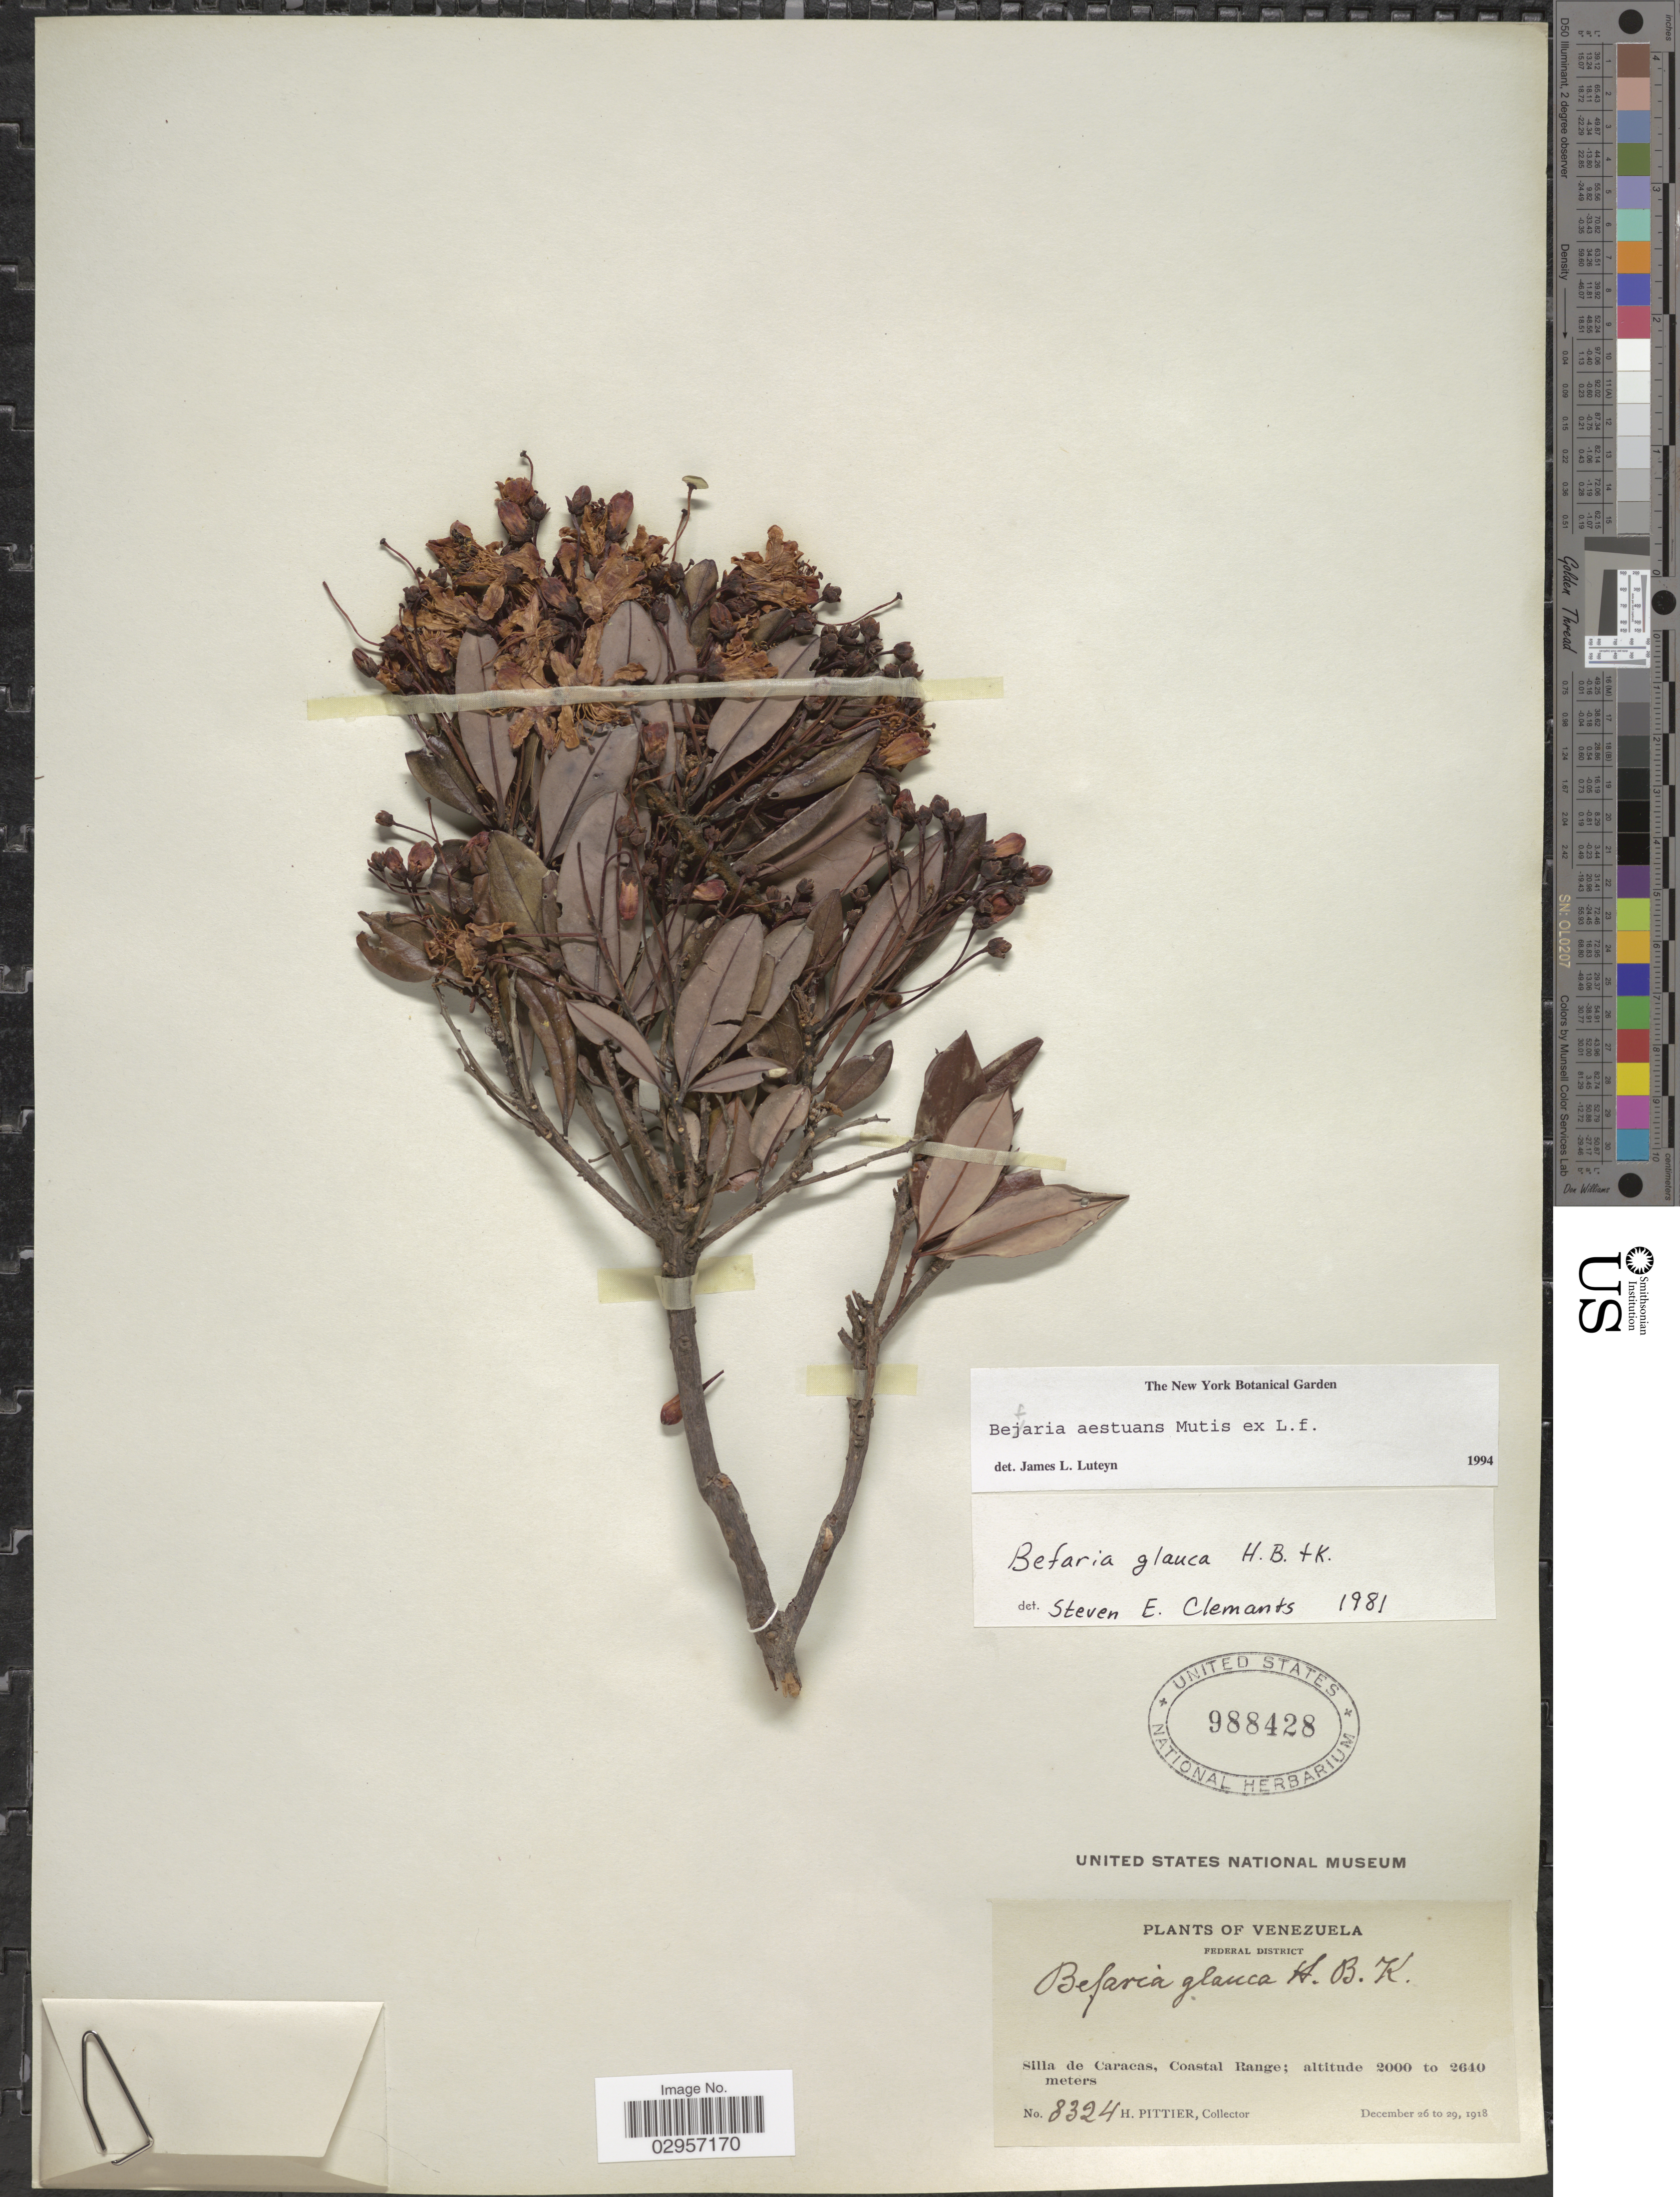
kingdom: Plantae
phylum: Tracheophyta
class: Magnoliopsida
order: Ericales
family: Ericaceae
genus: Befaria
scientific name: Befaria aestuans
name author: Mutis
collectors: H. F. Pittier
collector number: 8324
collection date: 1918-12-26/1918-12-29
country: Venezuela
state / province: Distrito Federal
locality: Federal District. Silla de Caracas, Coastal Range.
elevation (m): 2000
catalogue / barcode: US 988428